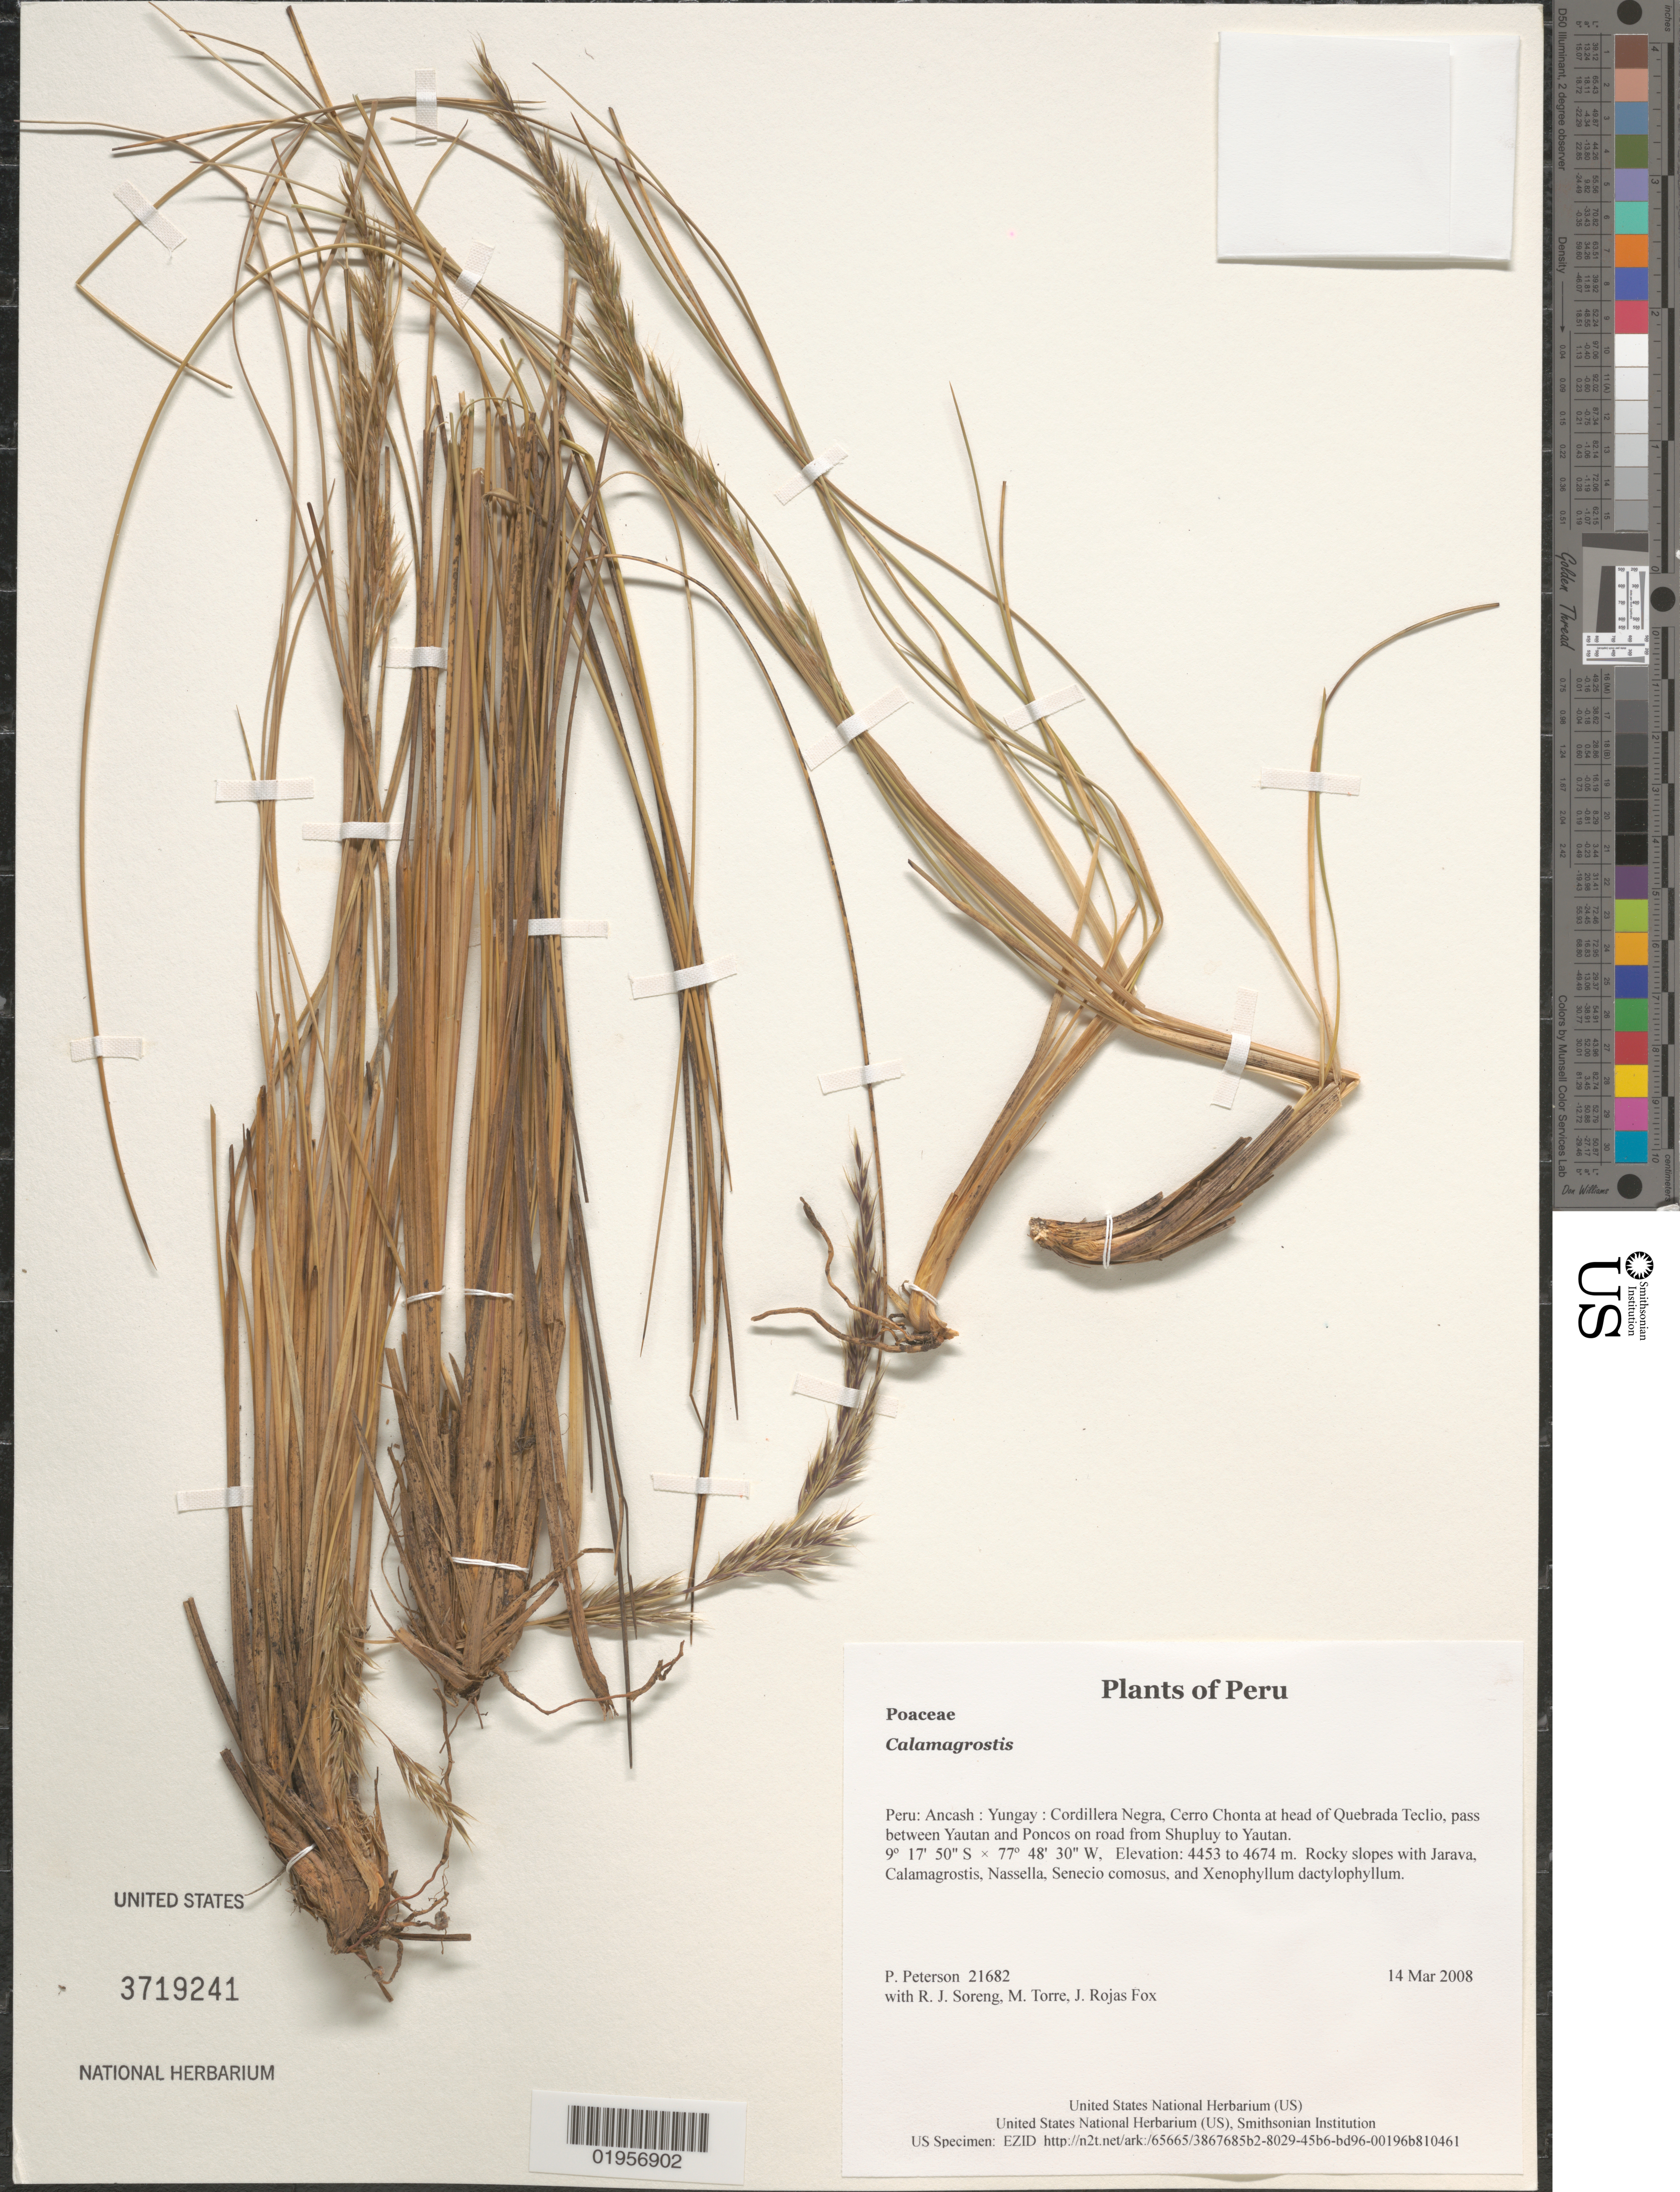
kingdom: Plantae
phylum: Tracheophyta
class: Liliopsida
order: Poales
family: Poaceae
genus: Calamagrostis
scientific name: Calamagrostis sp.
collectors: P. M. Peterson, R. J. Soreng, M. Torre & J. Rojas Fox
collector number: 21682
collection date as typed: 14 Mar 2008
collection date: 2008-03-14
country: Peru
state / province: Ancash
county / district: Yungay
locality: Cordillera Negra, Cerro Chonta at head of Quebrada Teclio, pass between Yautan and Poncos on road from Shupluy to Yautan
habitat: Rocky slopes with Jarava, Calamagrostis, Nassella, Senecio comosus, and Xenophyllum dactylophyllum.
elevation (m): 4453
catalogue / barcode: US 3719241